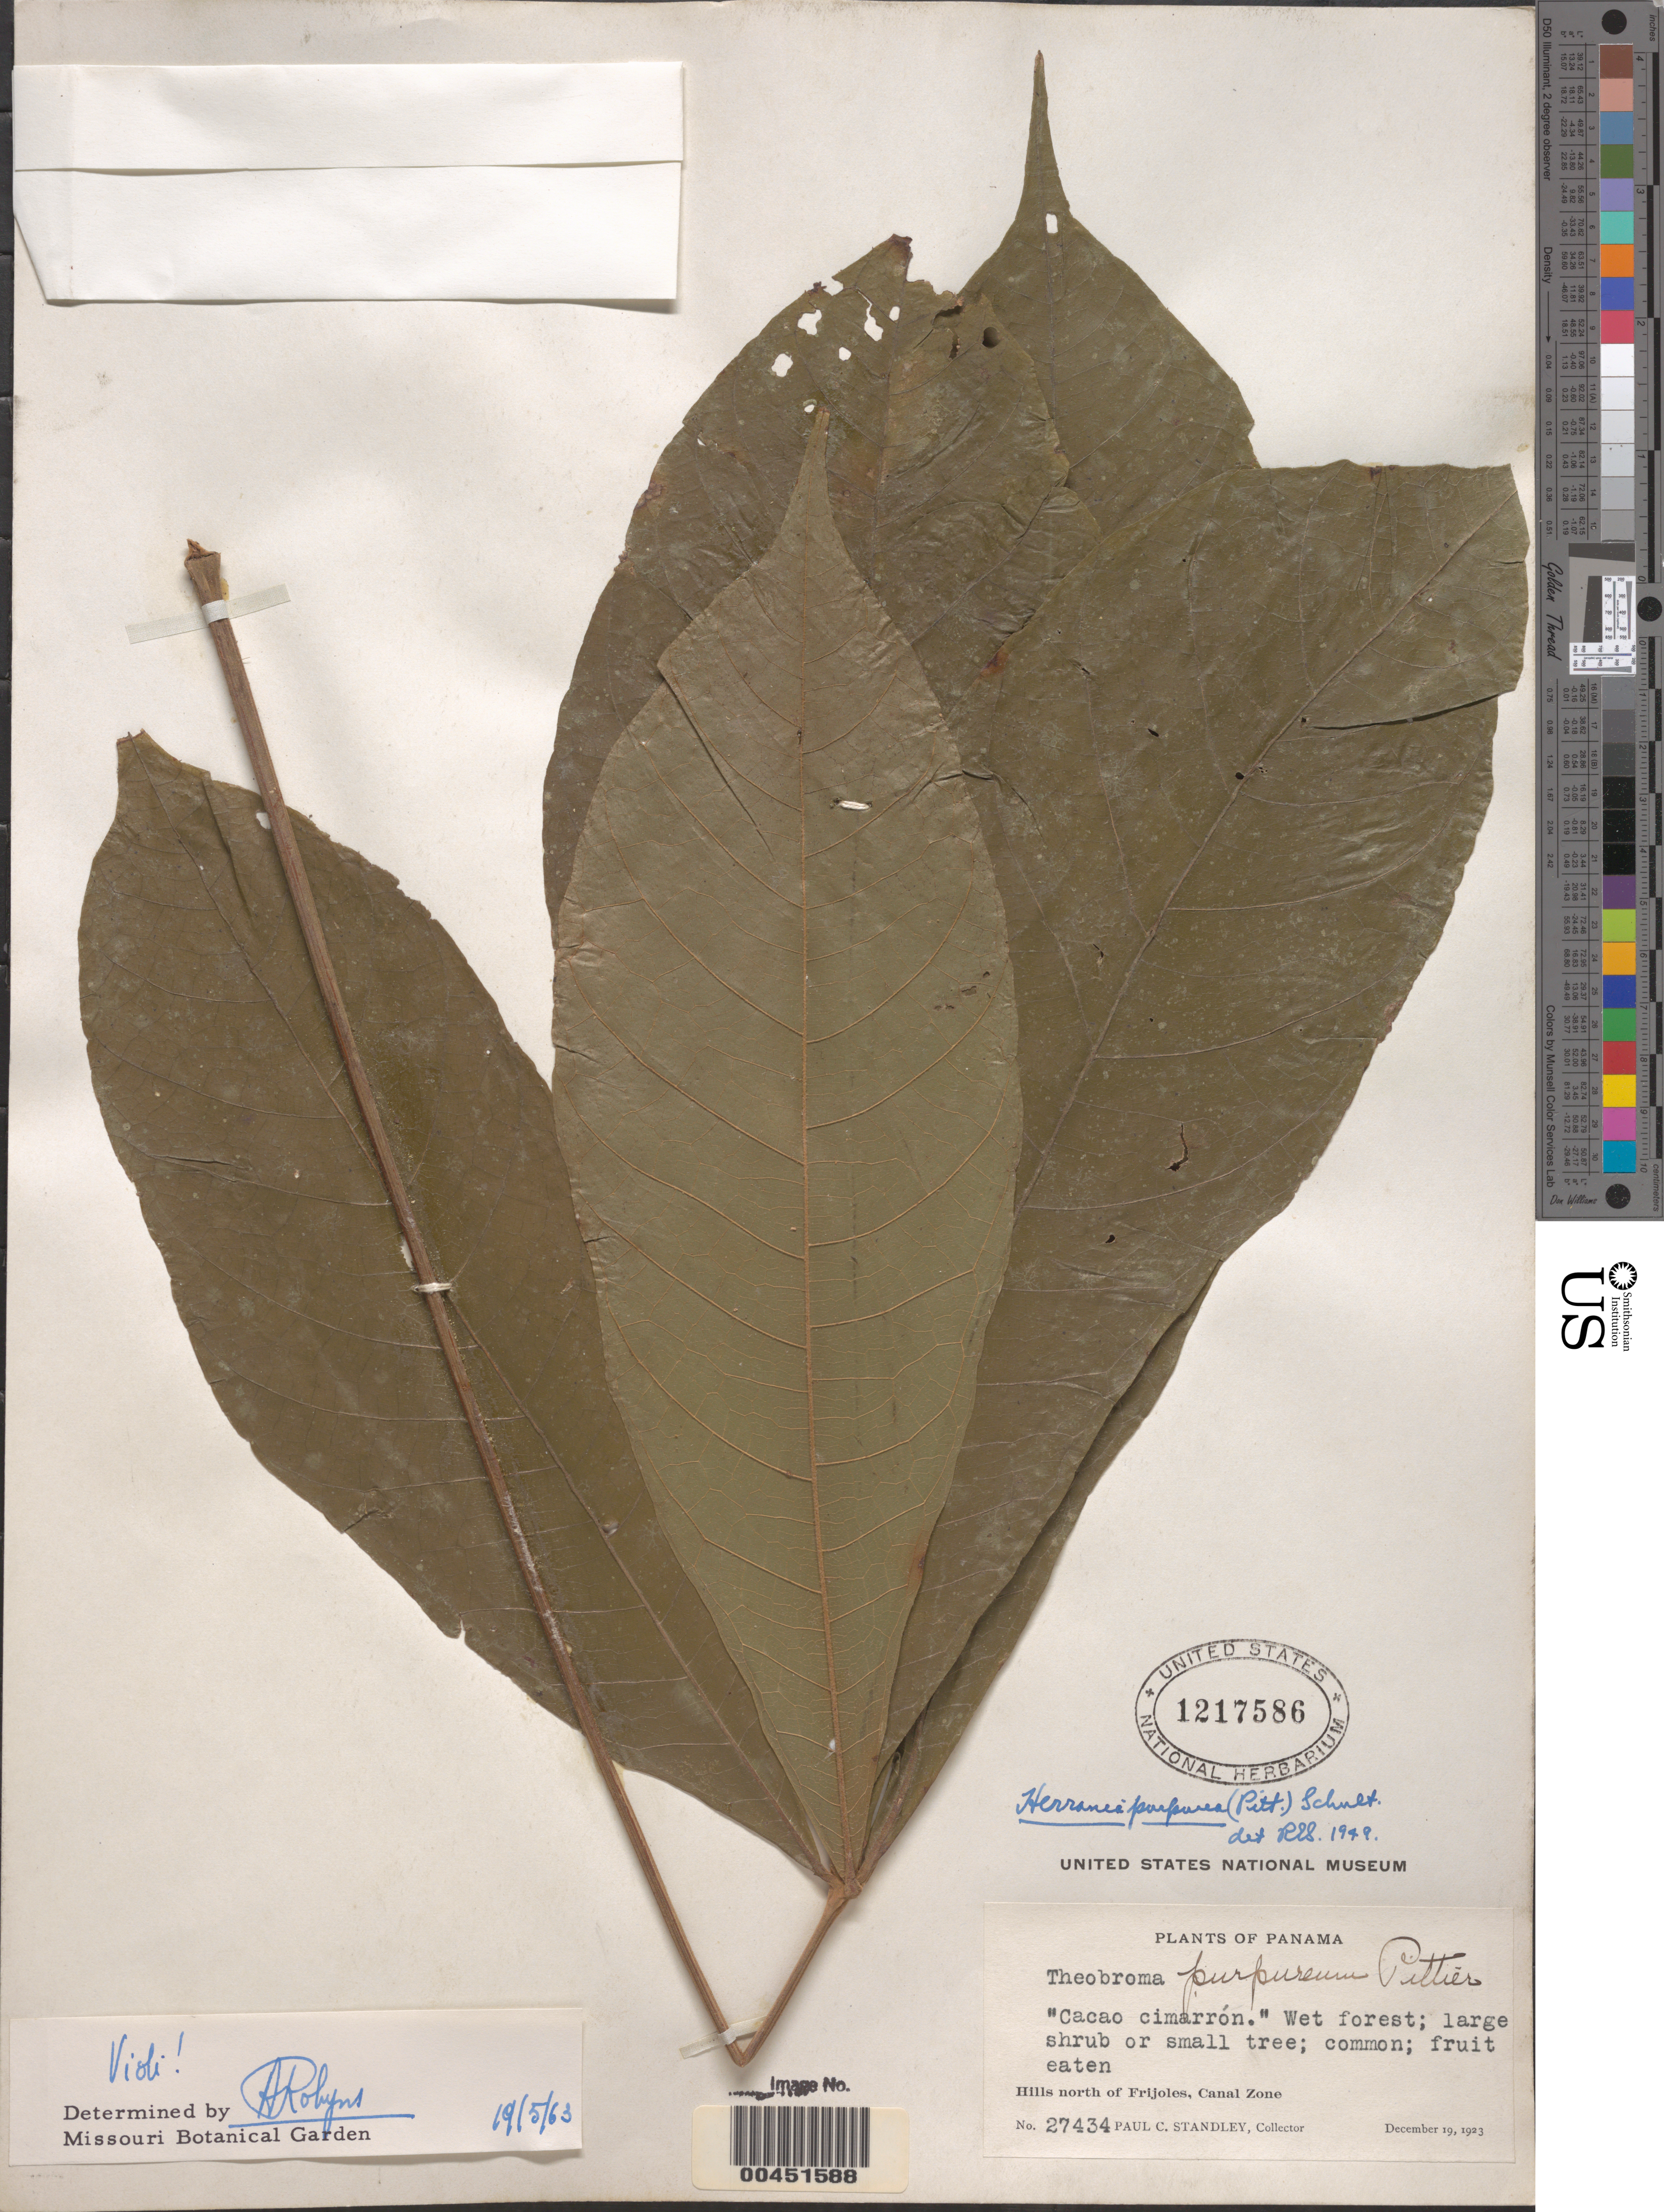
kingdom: Plantae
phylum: Tracheophyta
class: Magnoliopsida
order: Malvales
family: Malvaceae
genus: Theobroma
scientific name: Theobroma purpureum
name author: Pittier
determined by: Dorr, L. J., (BOT), Smithsonian Institution - National Museum of Natural History (UNITED STATES)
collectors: P. C. Standley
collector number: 27434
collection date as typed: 19 Dec 1923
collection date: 1923-12-19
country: Panama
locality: N of Frijoles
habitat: Wet forest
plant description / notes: Common name: Cacao cimarrón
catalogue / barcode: US 1217586